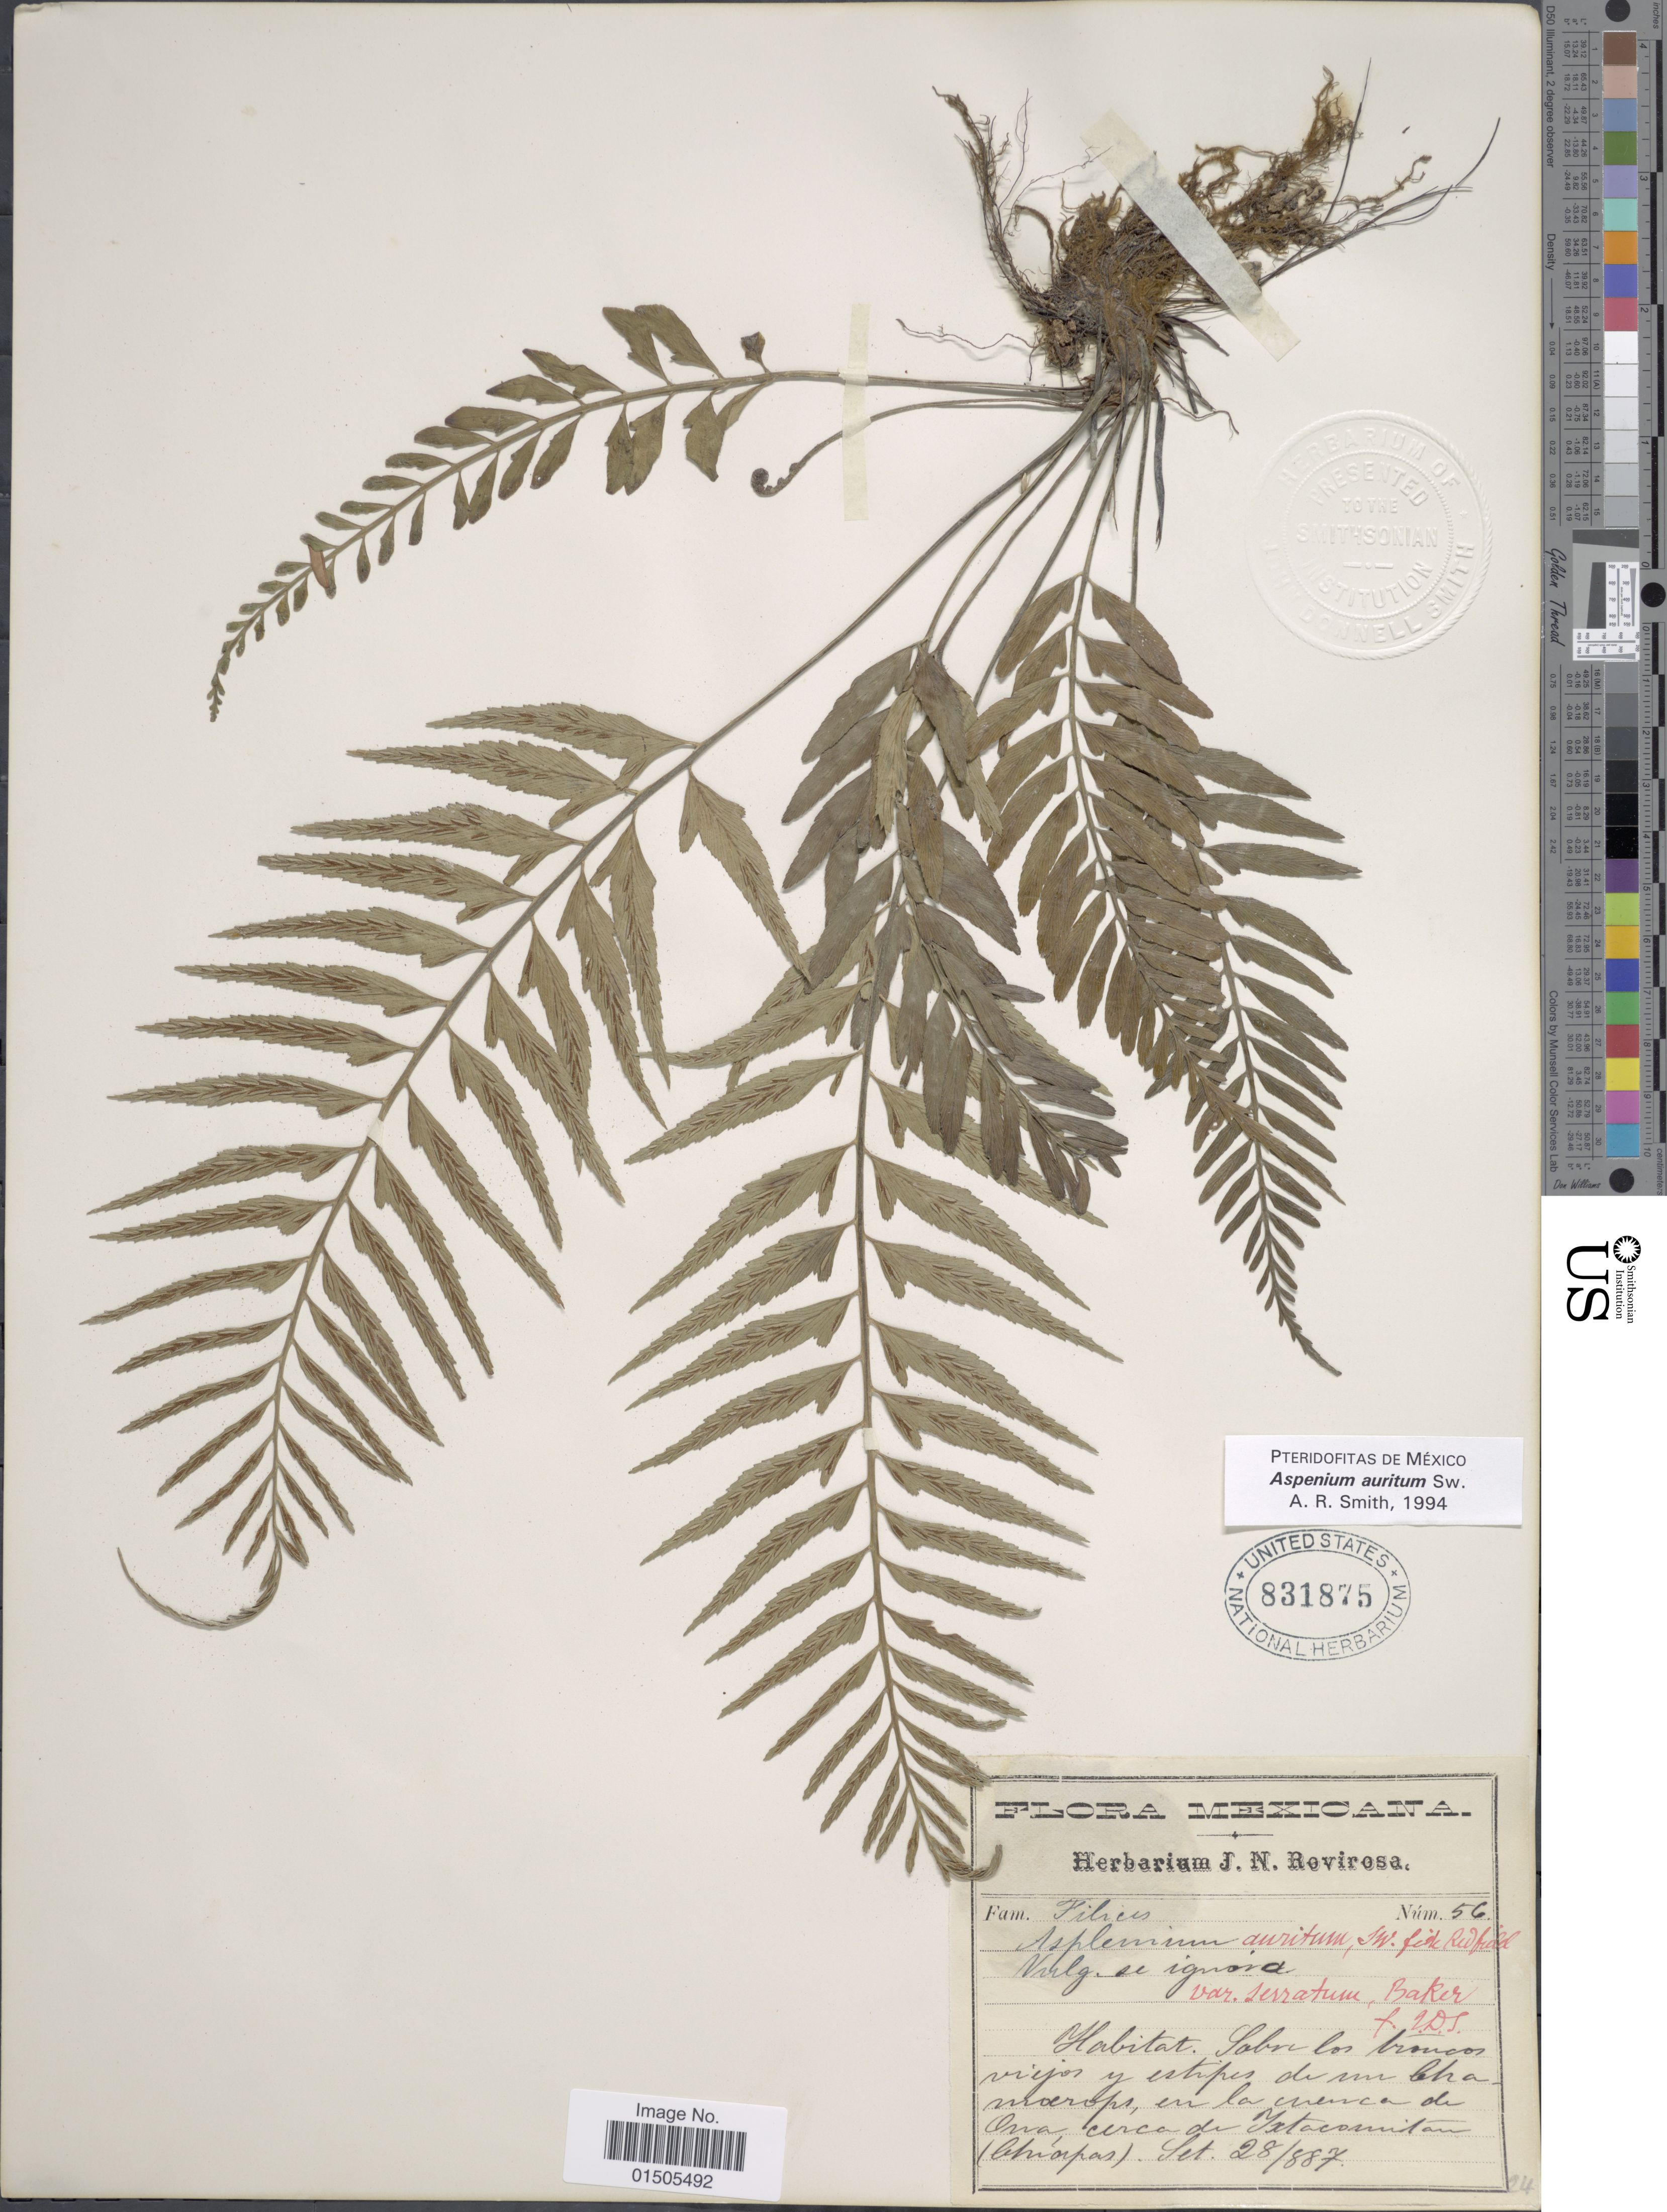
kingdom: Plantae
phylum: Tracheophyta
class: Polypodiopsida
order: Polypodiales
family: Aspleniaceae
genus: Asplenium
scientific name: Asplenium auritum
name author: Sw.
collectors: ex herb. J.N. Rovirosa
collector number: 56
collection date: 1887-09-28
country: Mexico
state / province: Chiapas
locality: Sobre los troncos viejos y estipas de un Chamoerops, en la cuenca de Ona, cerca de Ixtacomitan [interpreted]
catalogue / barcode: US 831875